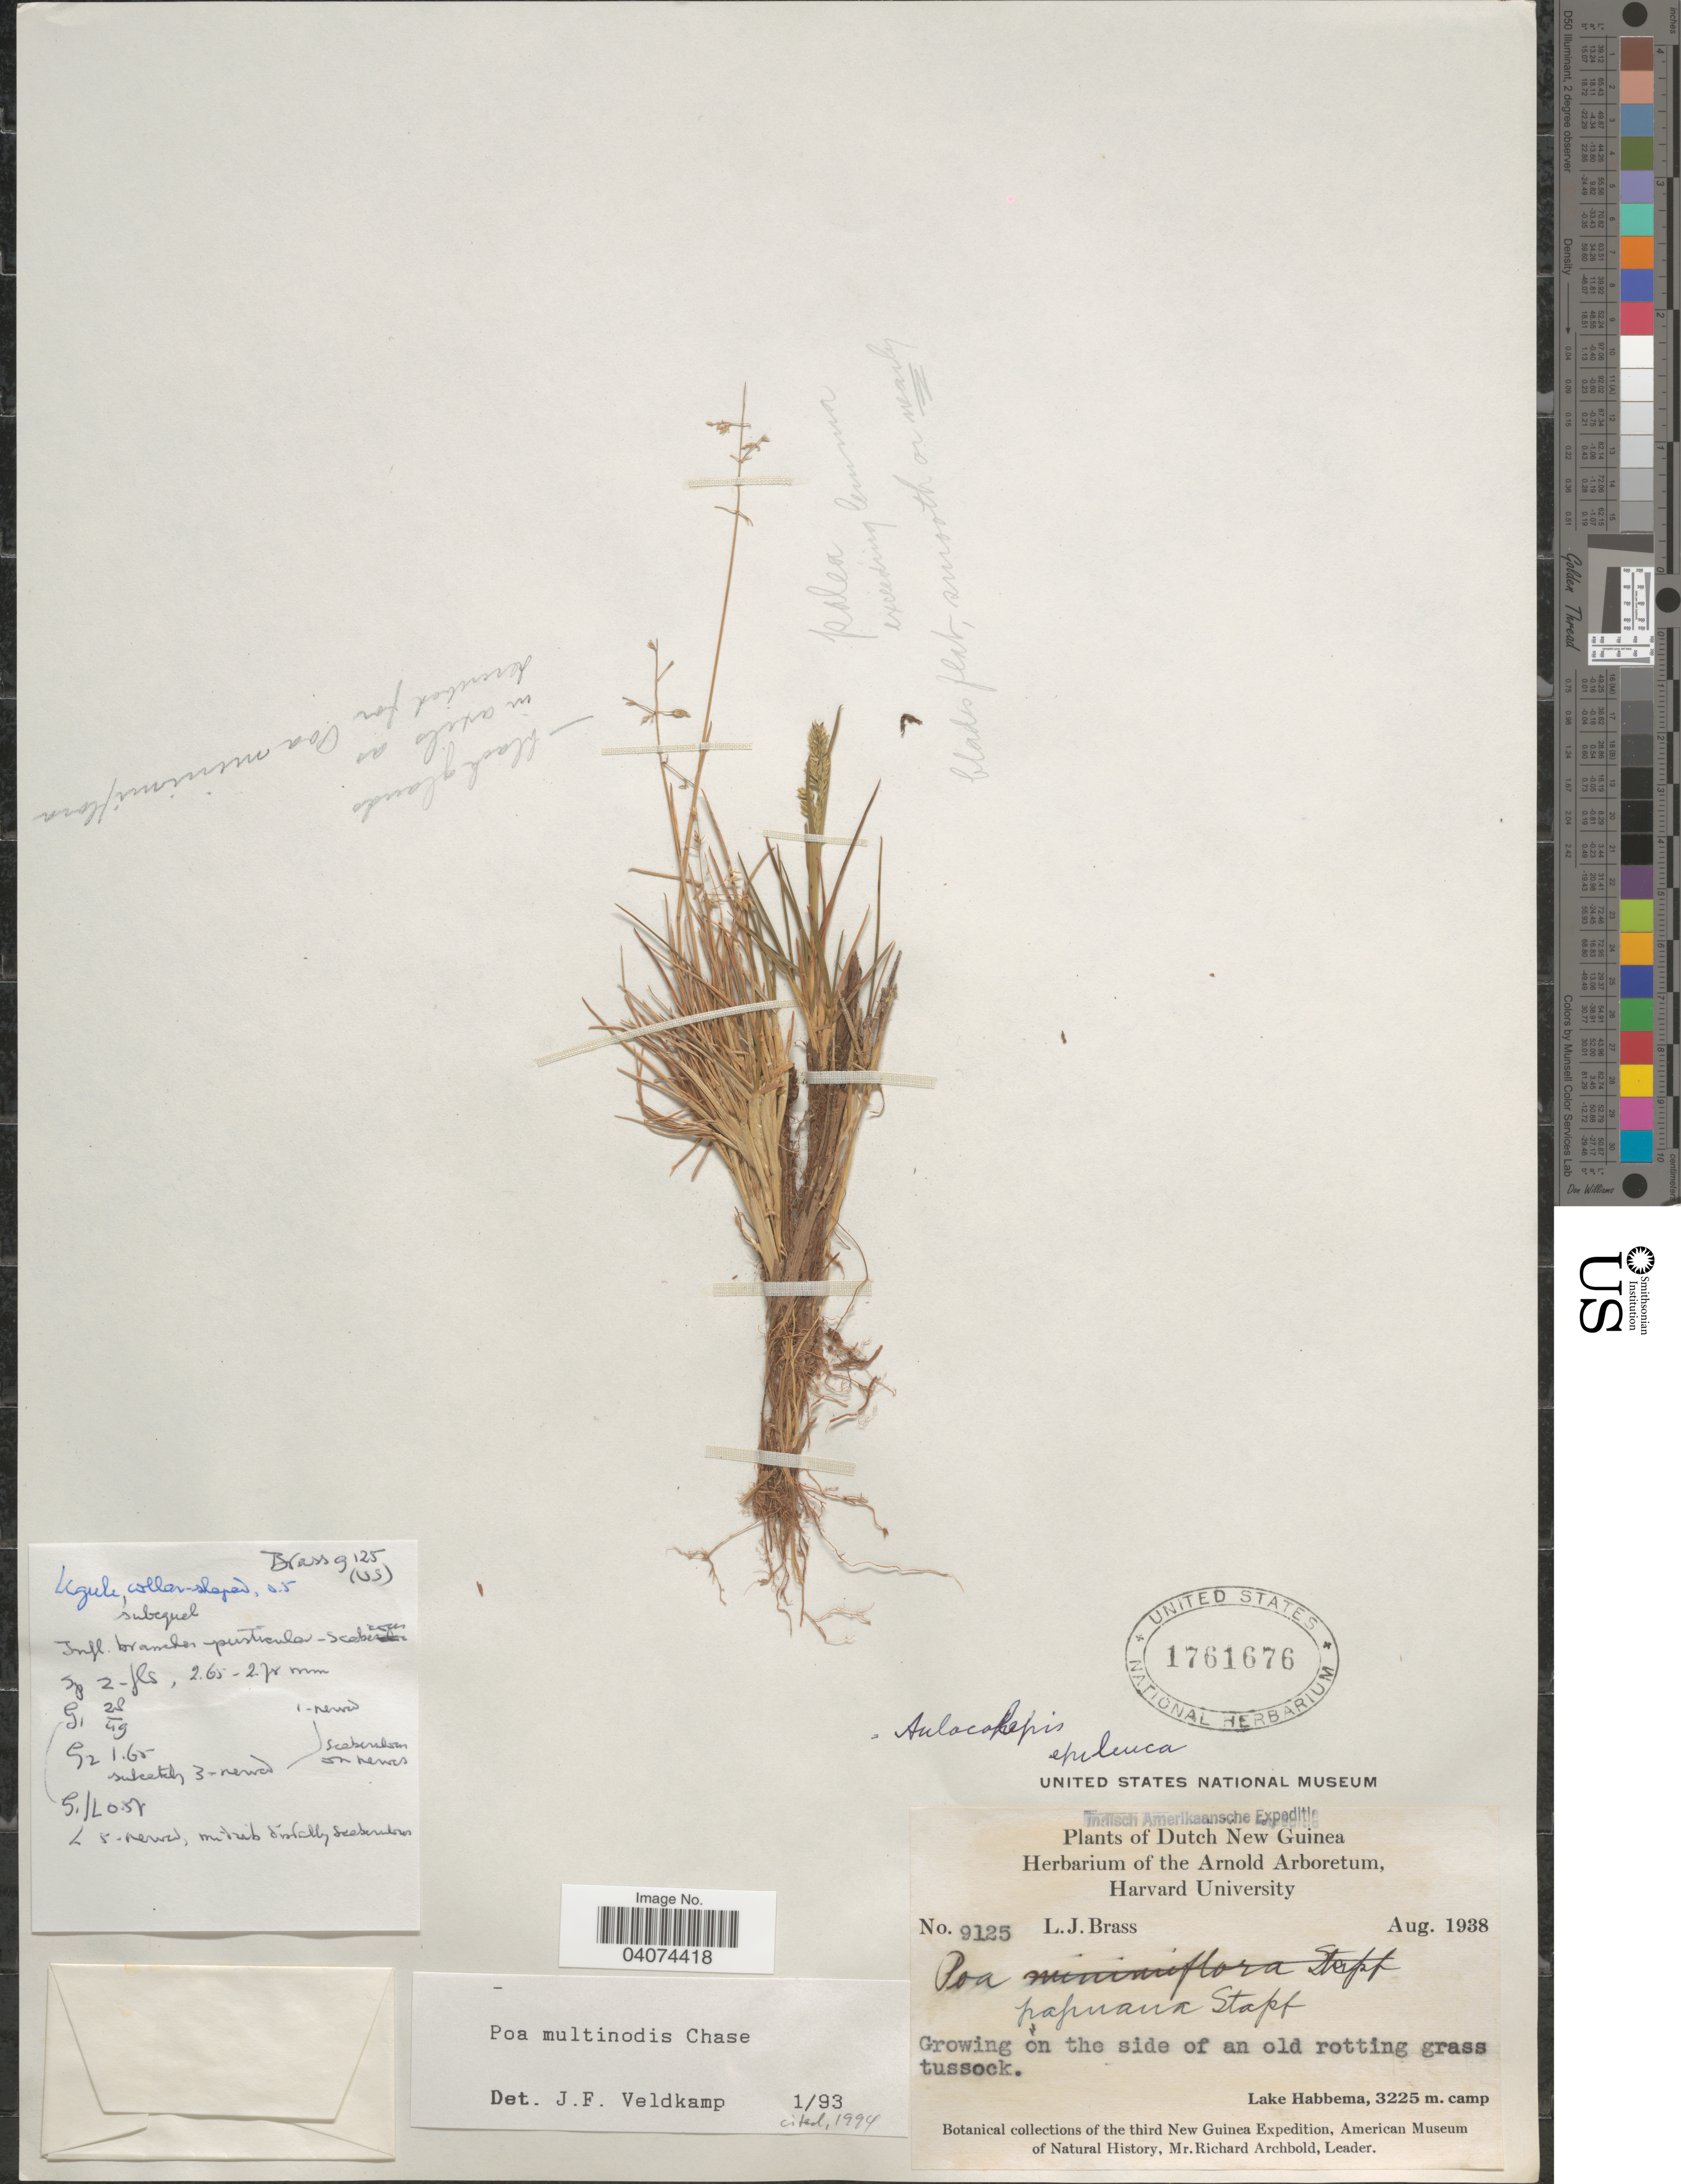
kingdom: Plantae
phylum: Tracheophyta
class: Liliopsida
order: Poales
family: Poaceae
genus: Poa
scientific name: Poa multinodis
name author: Chase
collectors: L. J. Brass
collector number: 9125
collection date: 1938-08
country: Indonesia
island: New Guinea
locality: Indisch Amerikaansche Expeditie. Dutch New Guinea. Growing on the side of an old rotting grass tussock. Lake Habbema, camp. The third New Guinea Expedition.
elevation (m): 3225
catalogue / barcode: US 1761676